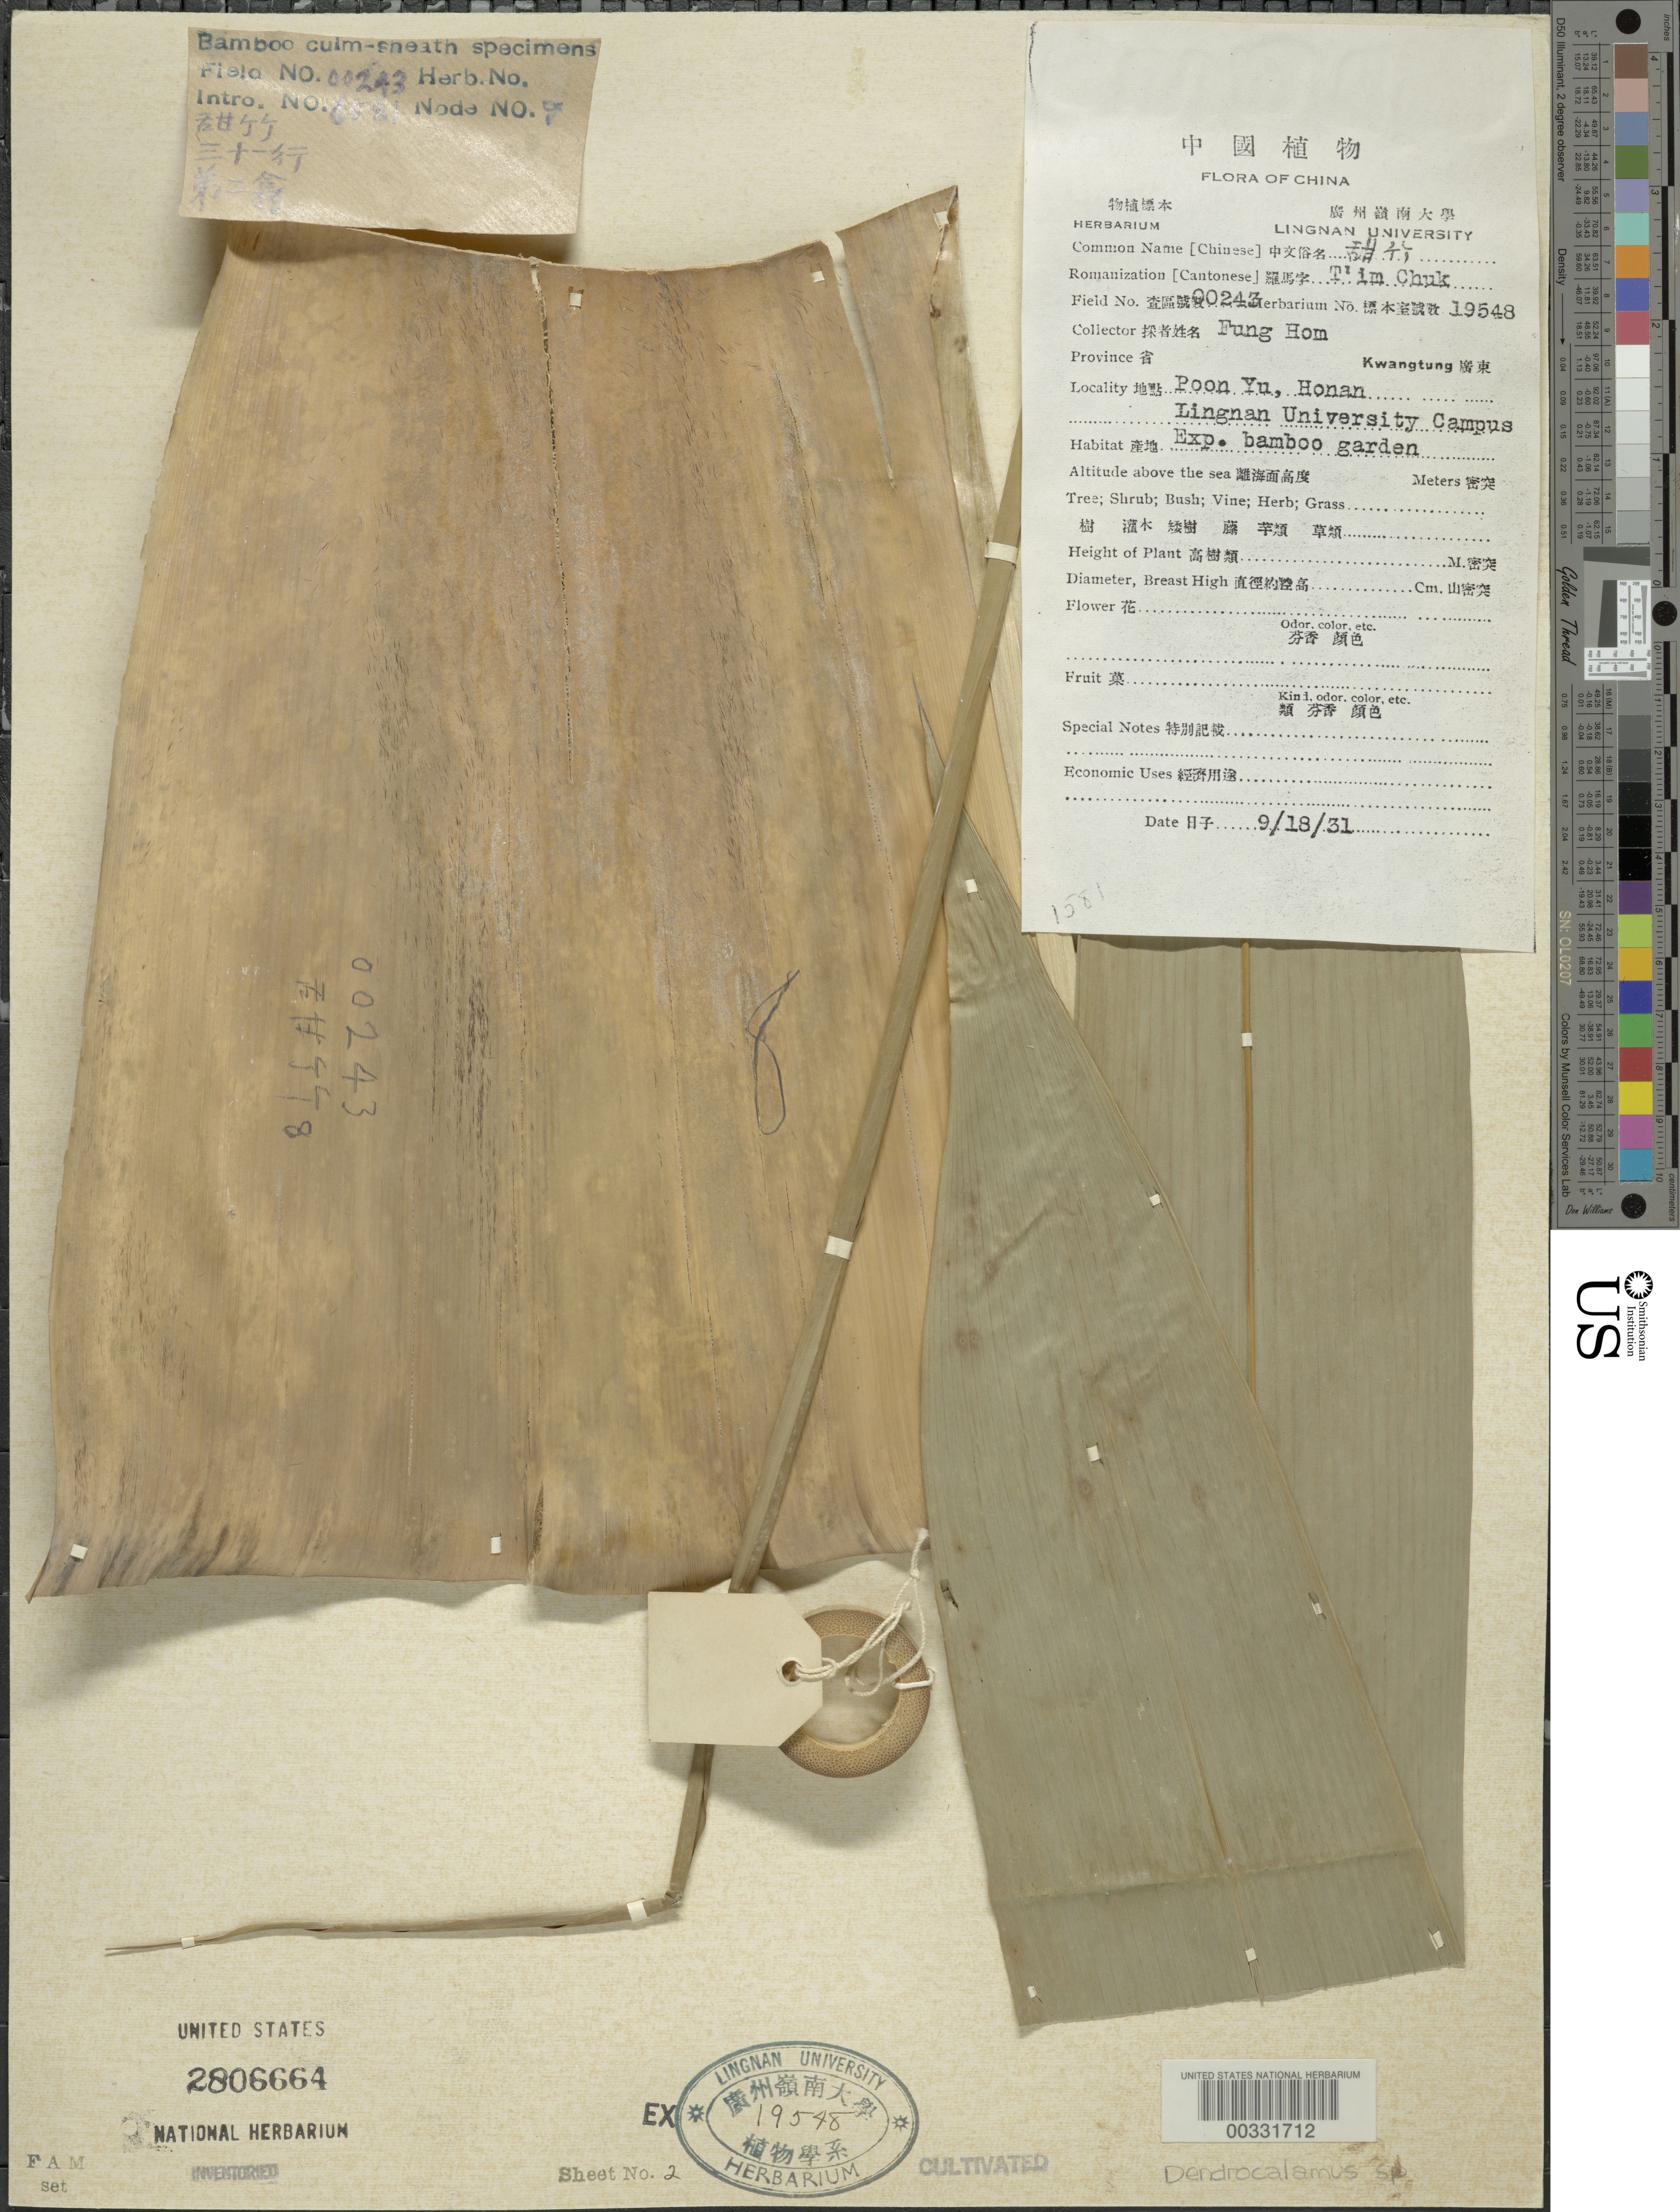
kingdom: Plantae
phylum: Tracheophyta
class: Liliopsida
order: Poales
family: Poaceae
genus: Dendrocalamus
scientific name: Dendrocalamus sp.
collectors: H. L. Fung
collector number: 243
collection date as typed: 18 Sep 1931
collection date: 1931-09-18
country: China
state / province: Guangdong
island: Honam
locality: Lingnan univ. bg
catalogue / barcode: US 2806664